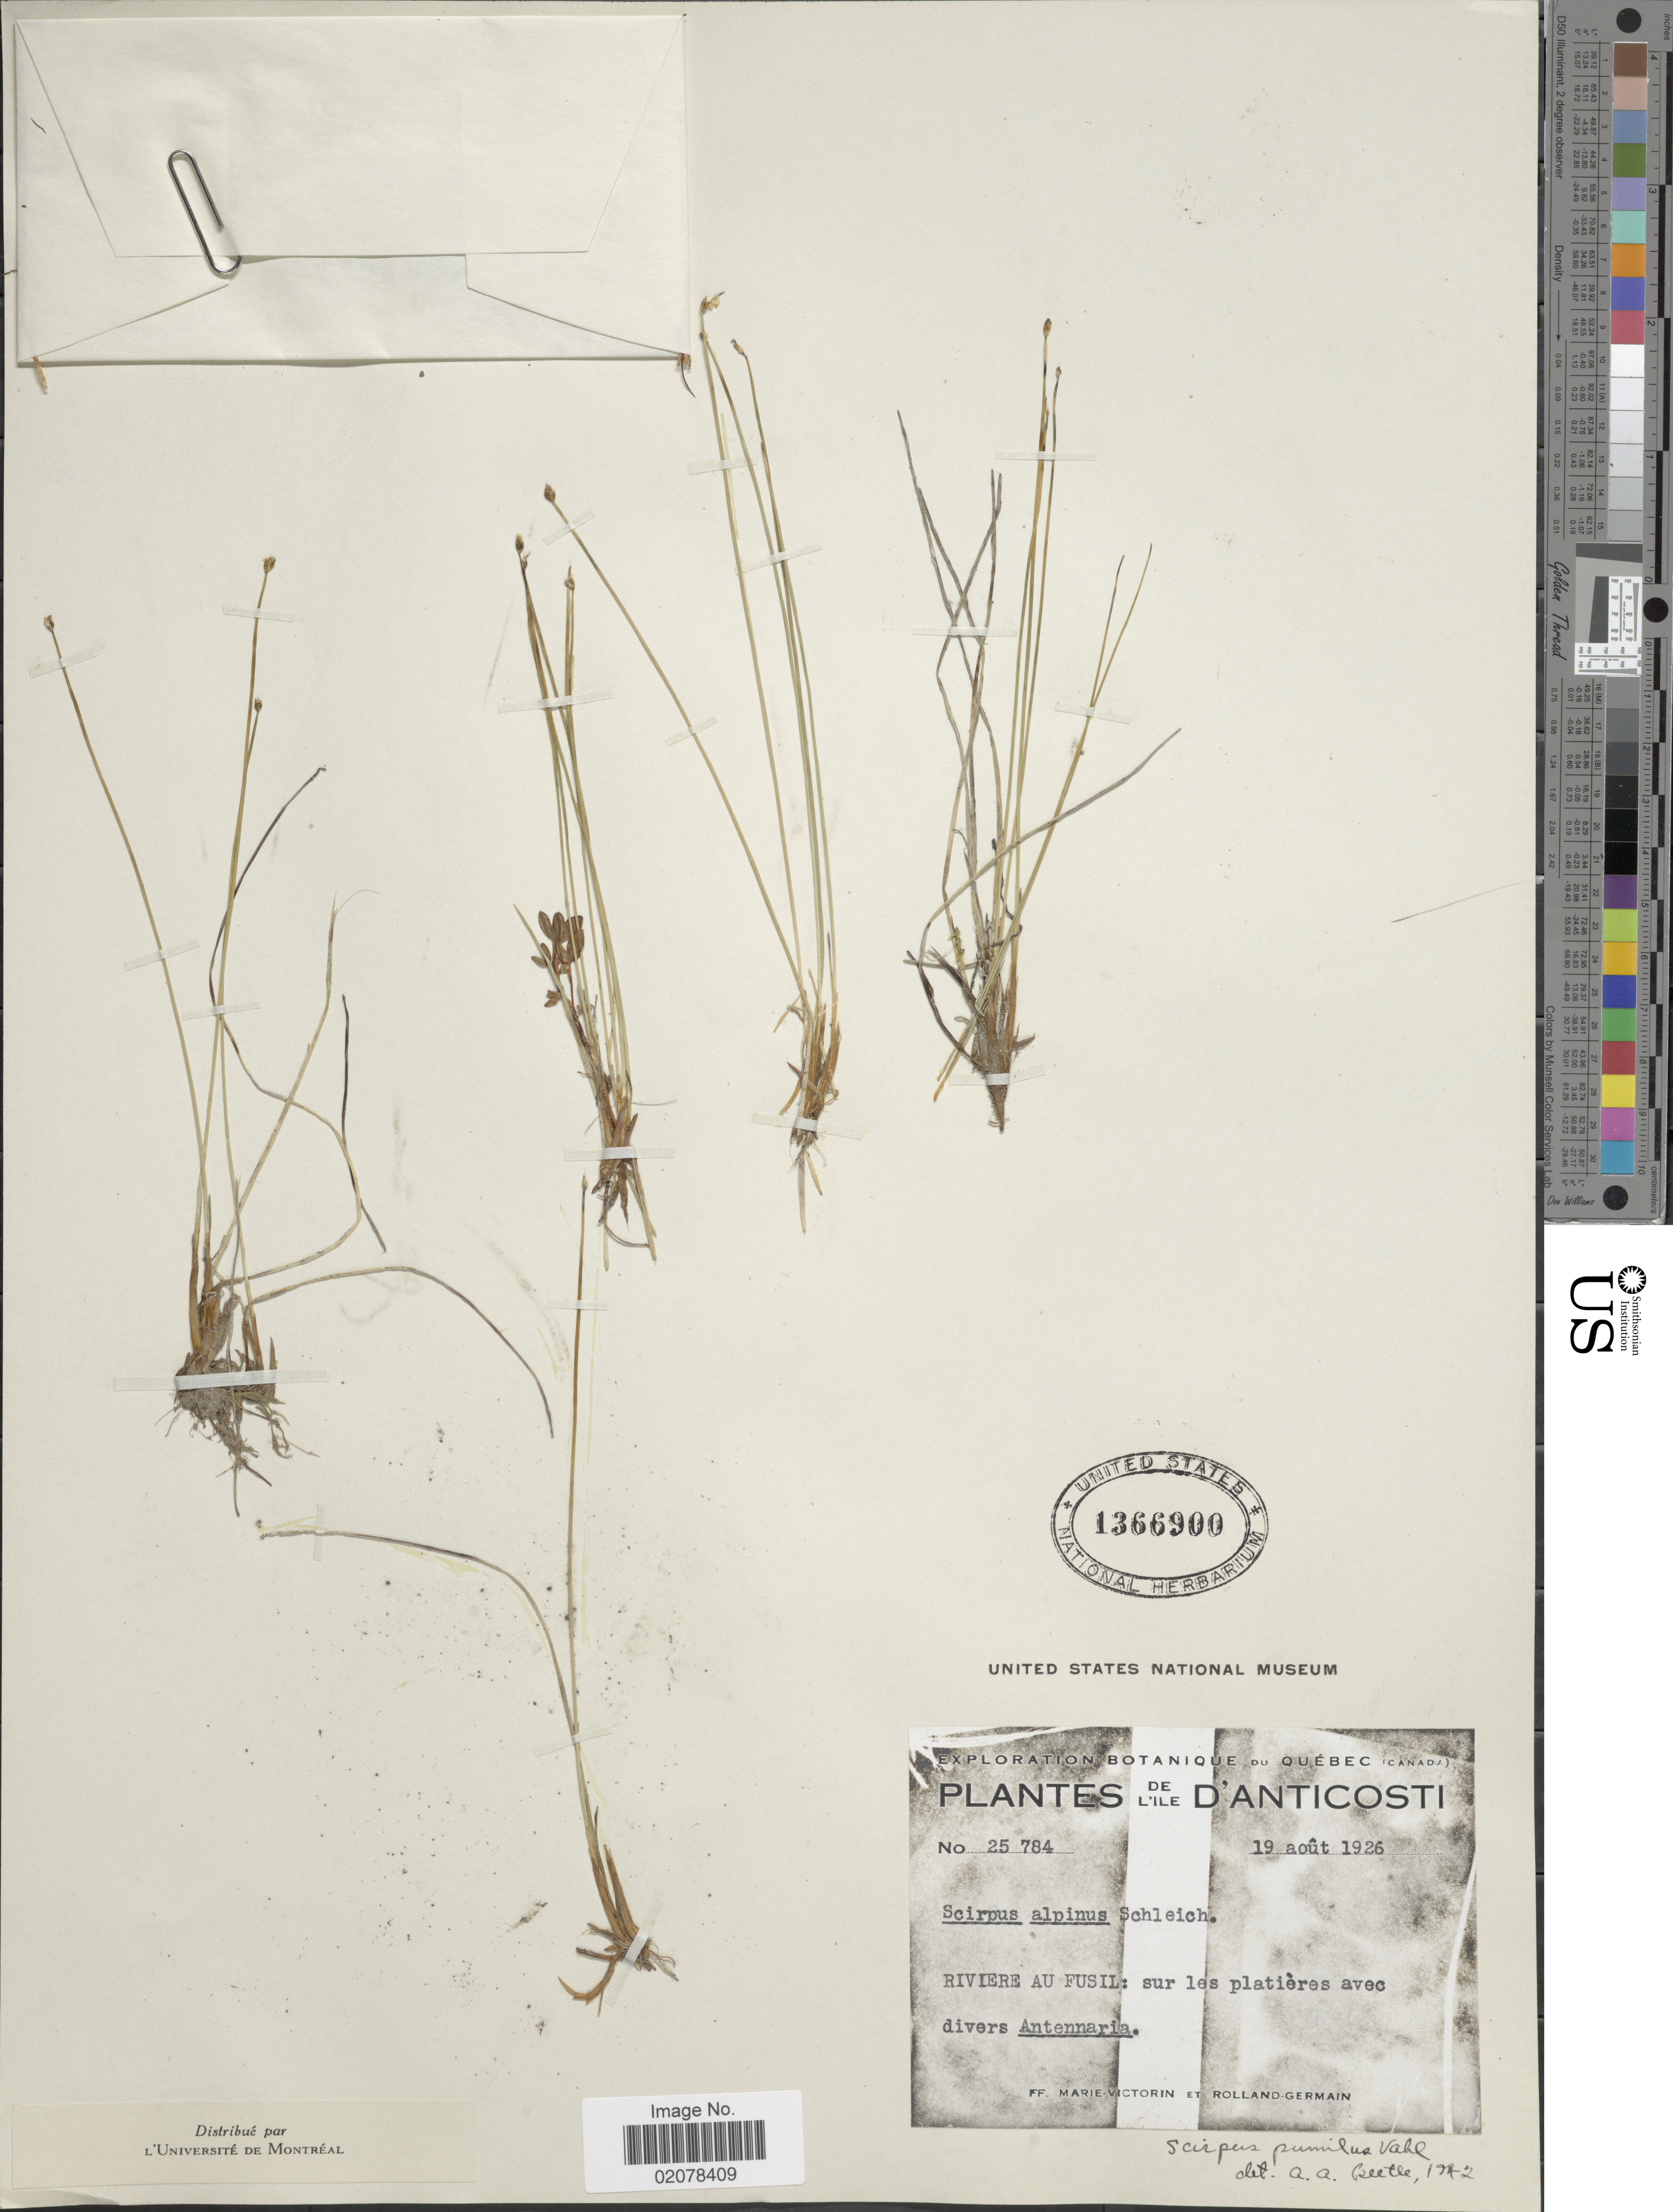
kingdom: Plantae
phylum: Tracheophyta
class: Liliopsida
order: Poales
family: Cyperaceae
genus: Trichophorum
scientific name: Trichophorum pumilum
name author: (Vahl) Schinz & Thell.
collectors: F. Marie-Victorin & Rolland-Germain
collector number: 25784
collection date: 1926-08-19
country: Canada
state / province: Quebec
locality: D'Anticosti, Riviere Au Fusil: sur les platieres avec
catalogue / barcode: US 1366900